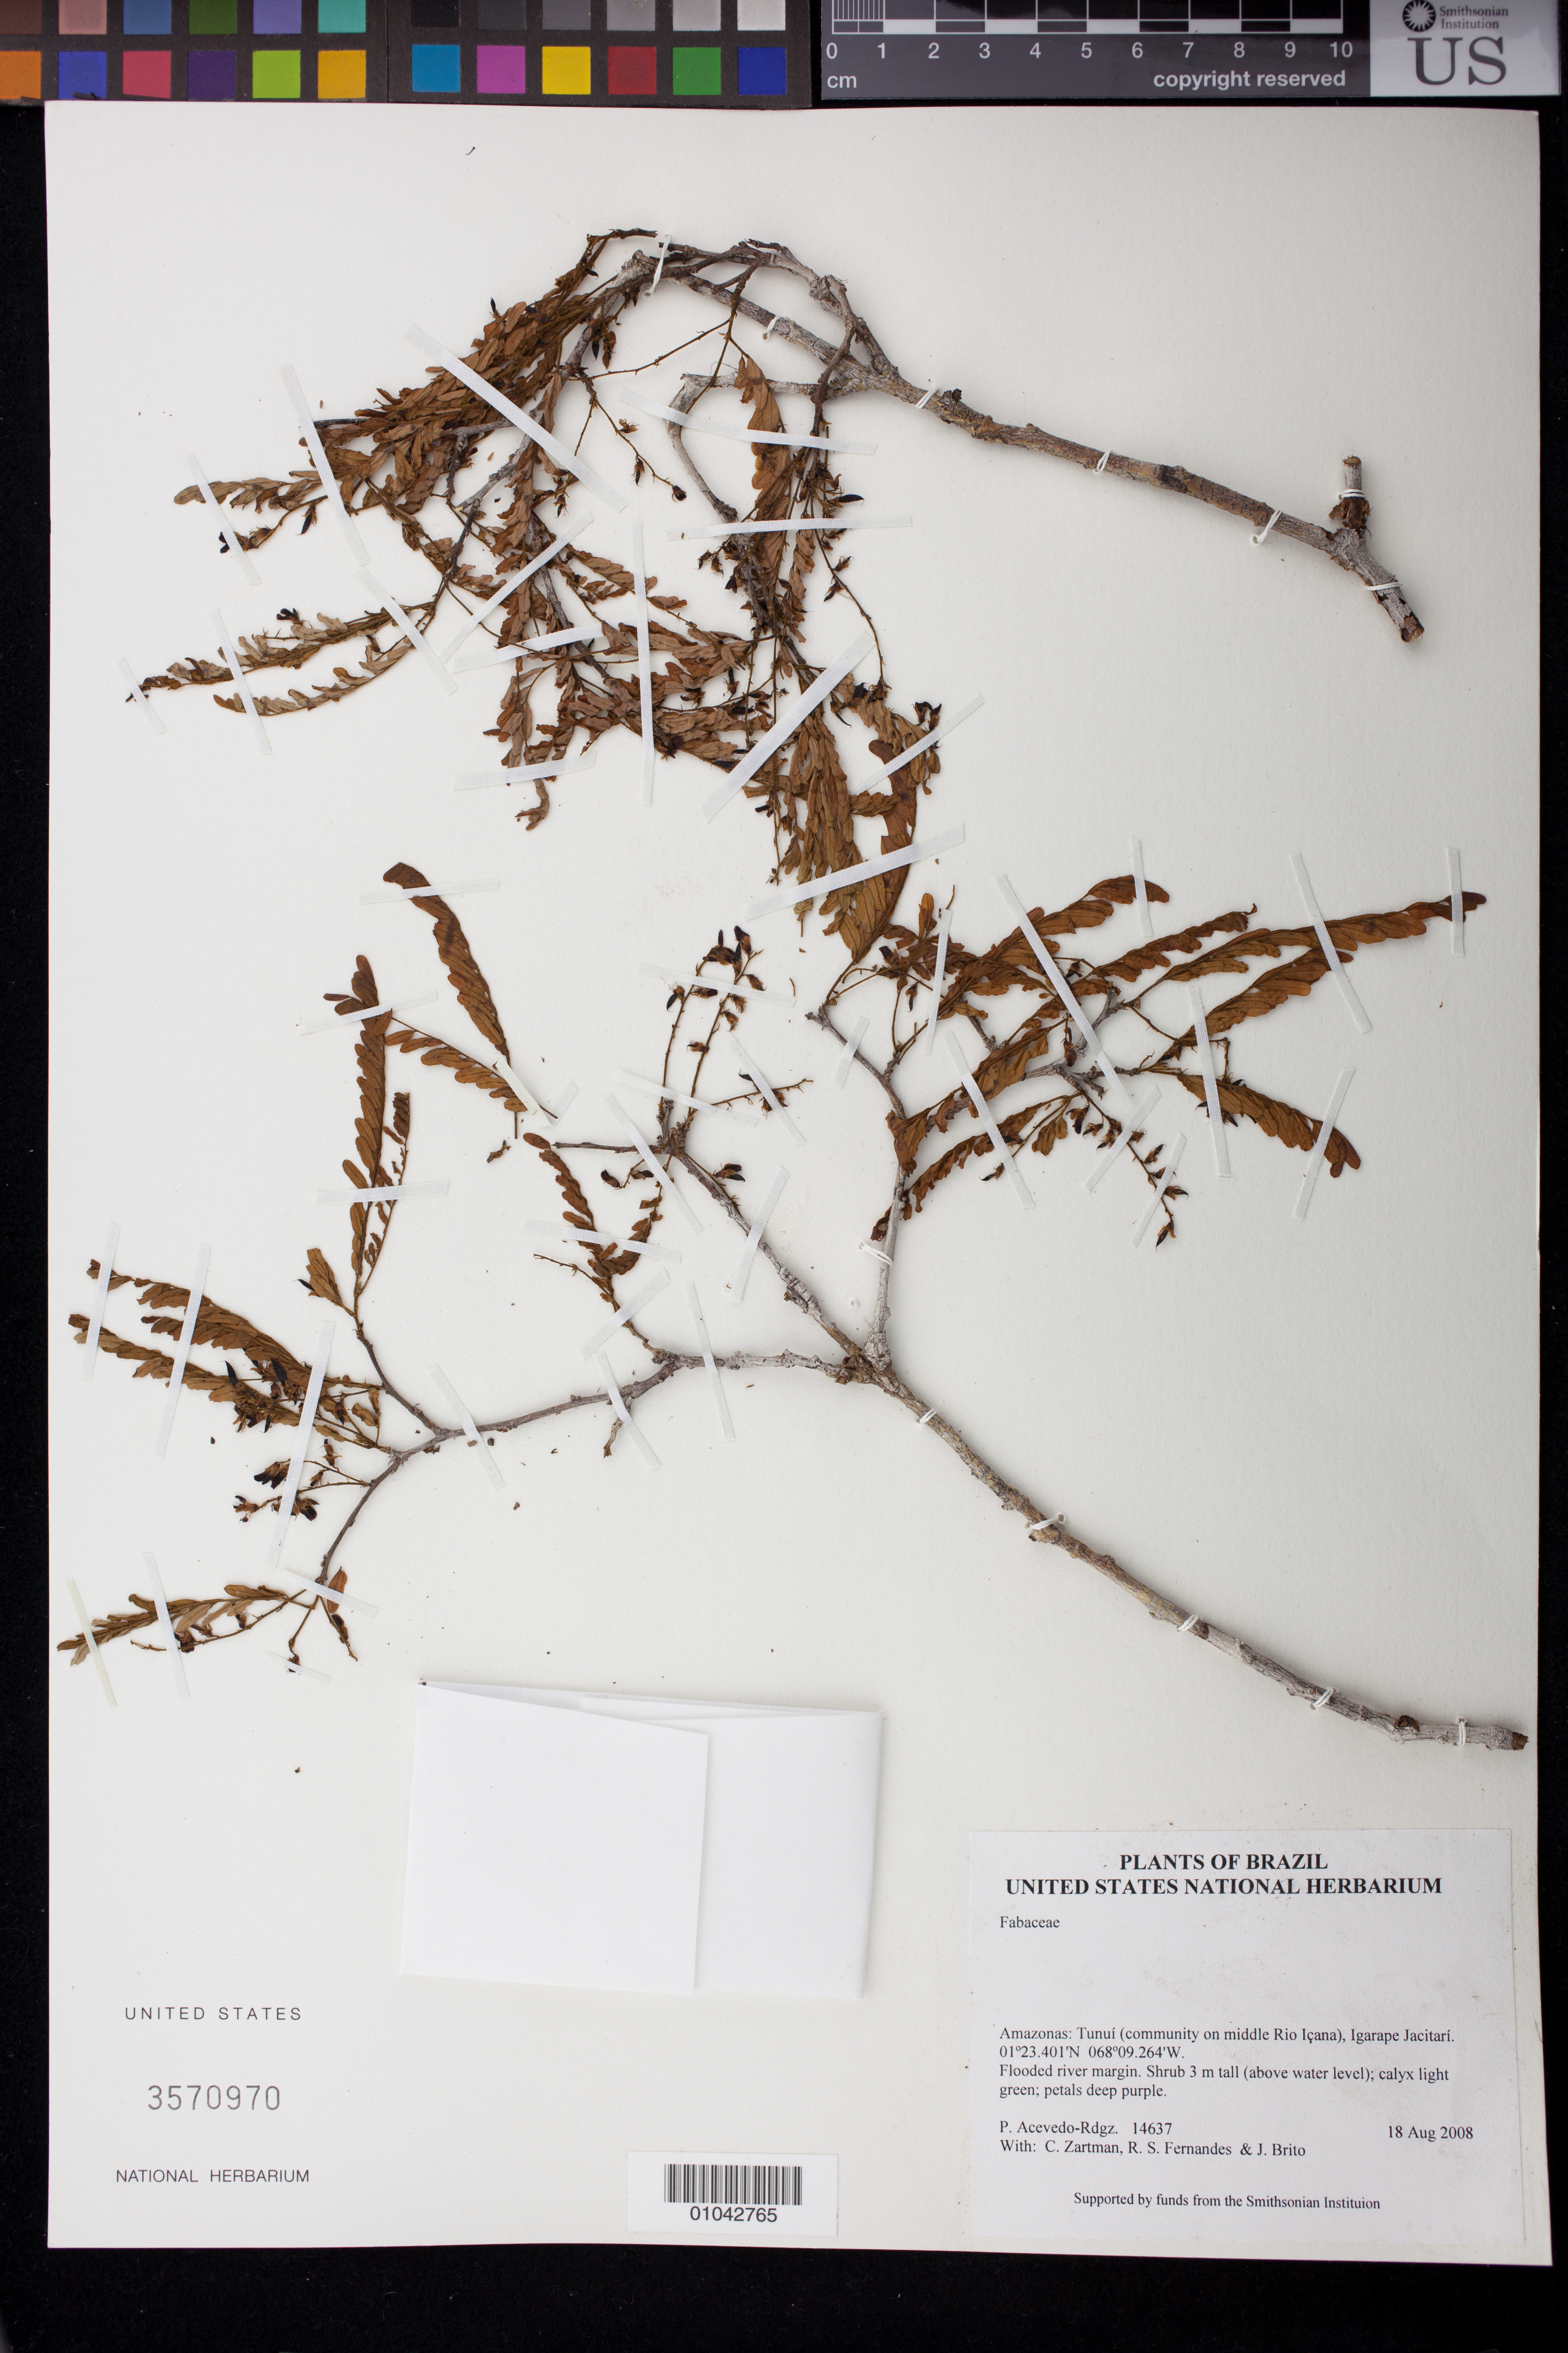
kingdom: Plantae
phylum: Tracheophyta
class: Magnoliopsida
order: Fabales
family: Fabaceae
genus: Dalbergia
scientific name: Dalbergia gracilis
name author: Benth.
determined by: Ramos, J. F.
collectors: P. Acevedo-Rodr., C. Zartman, R. Fernandes & J. Brito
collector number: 14637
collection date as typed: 18 Aug 2008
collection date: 2008-08-18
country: Brazil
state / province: Amazonas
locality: Amazonas: Tunuí (community on middle Rio Içana), Igarape Jacitarí.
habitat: Flooded river margin.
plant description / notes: MO, NY, US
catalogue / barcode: US 3570970